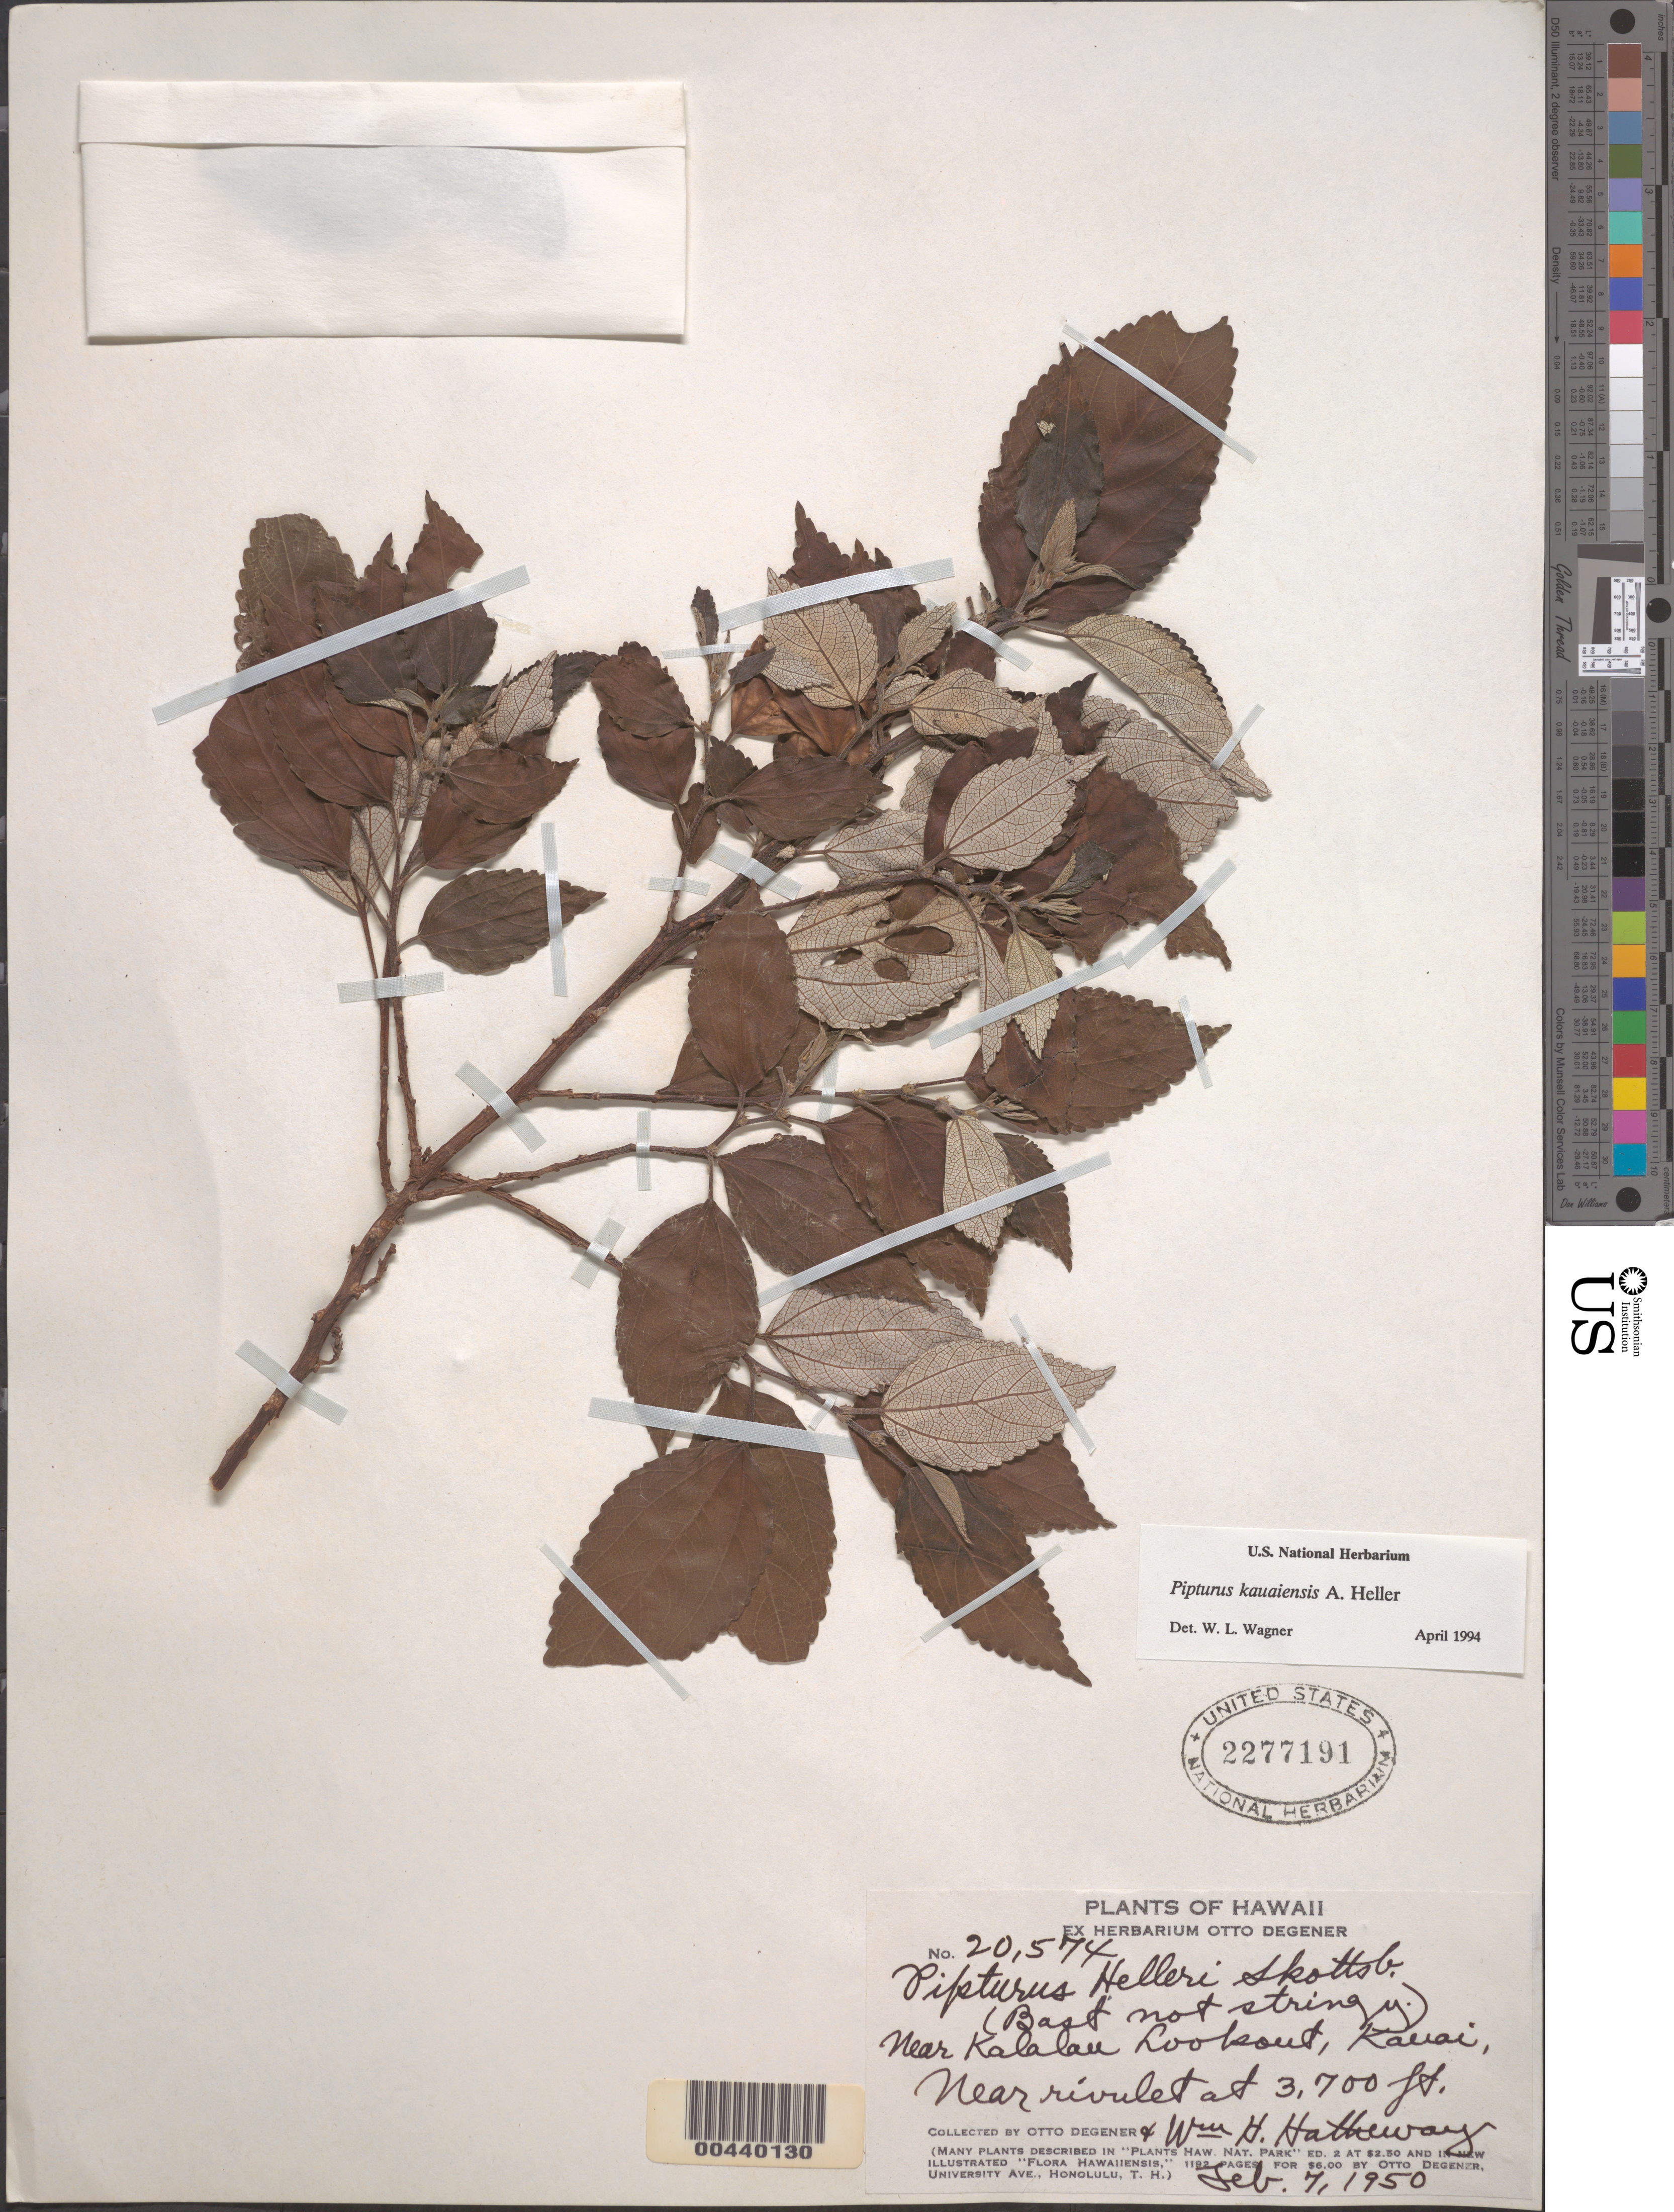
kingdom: Plantae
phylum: Tracheophyta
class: Magnoliopsida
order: Rosales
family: Urticaceae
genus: Pipturus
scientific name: Pipturus kauaiensis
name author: A. Heller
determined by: Wagner, W. L., (BOT), Smithsonian Institution - National Museum of Natural History (UNITED STATES)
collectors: O. Degener & W. H. Hatheway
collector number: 20574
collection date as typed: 7 Feb 1950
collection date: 1950-02-07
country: United States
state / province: Hawaii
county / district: Kauai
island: Kaua'i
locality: Near Kalalau Lookout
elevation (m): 1128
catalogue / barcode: US 2277191